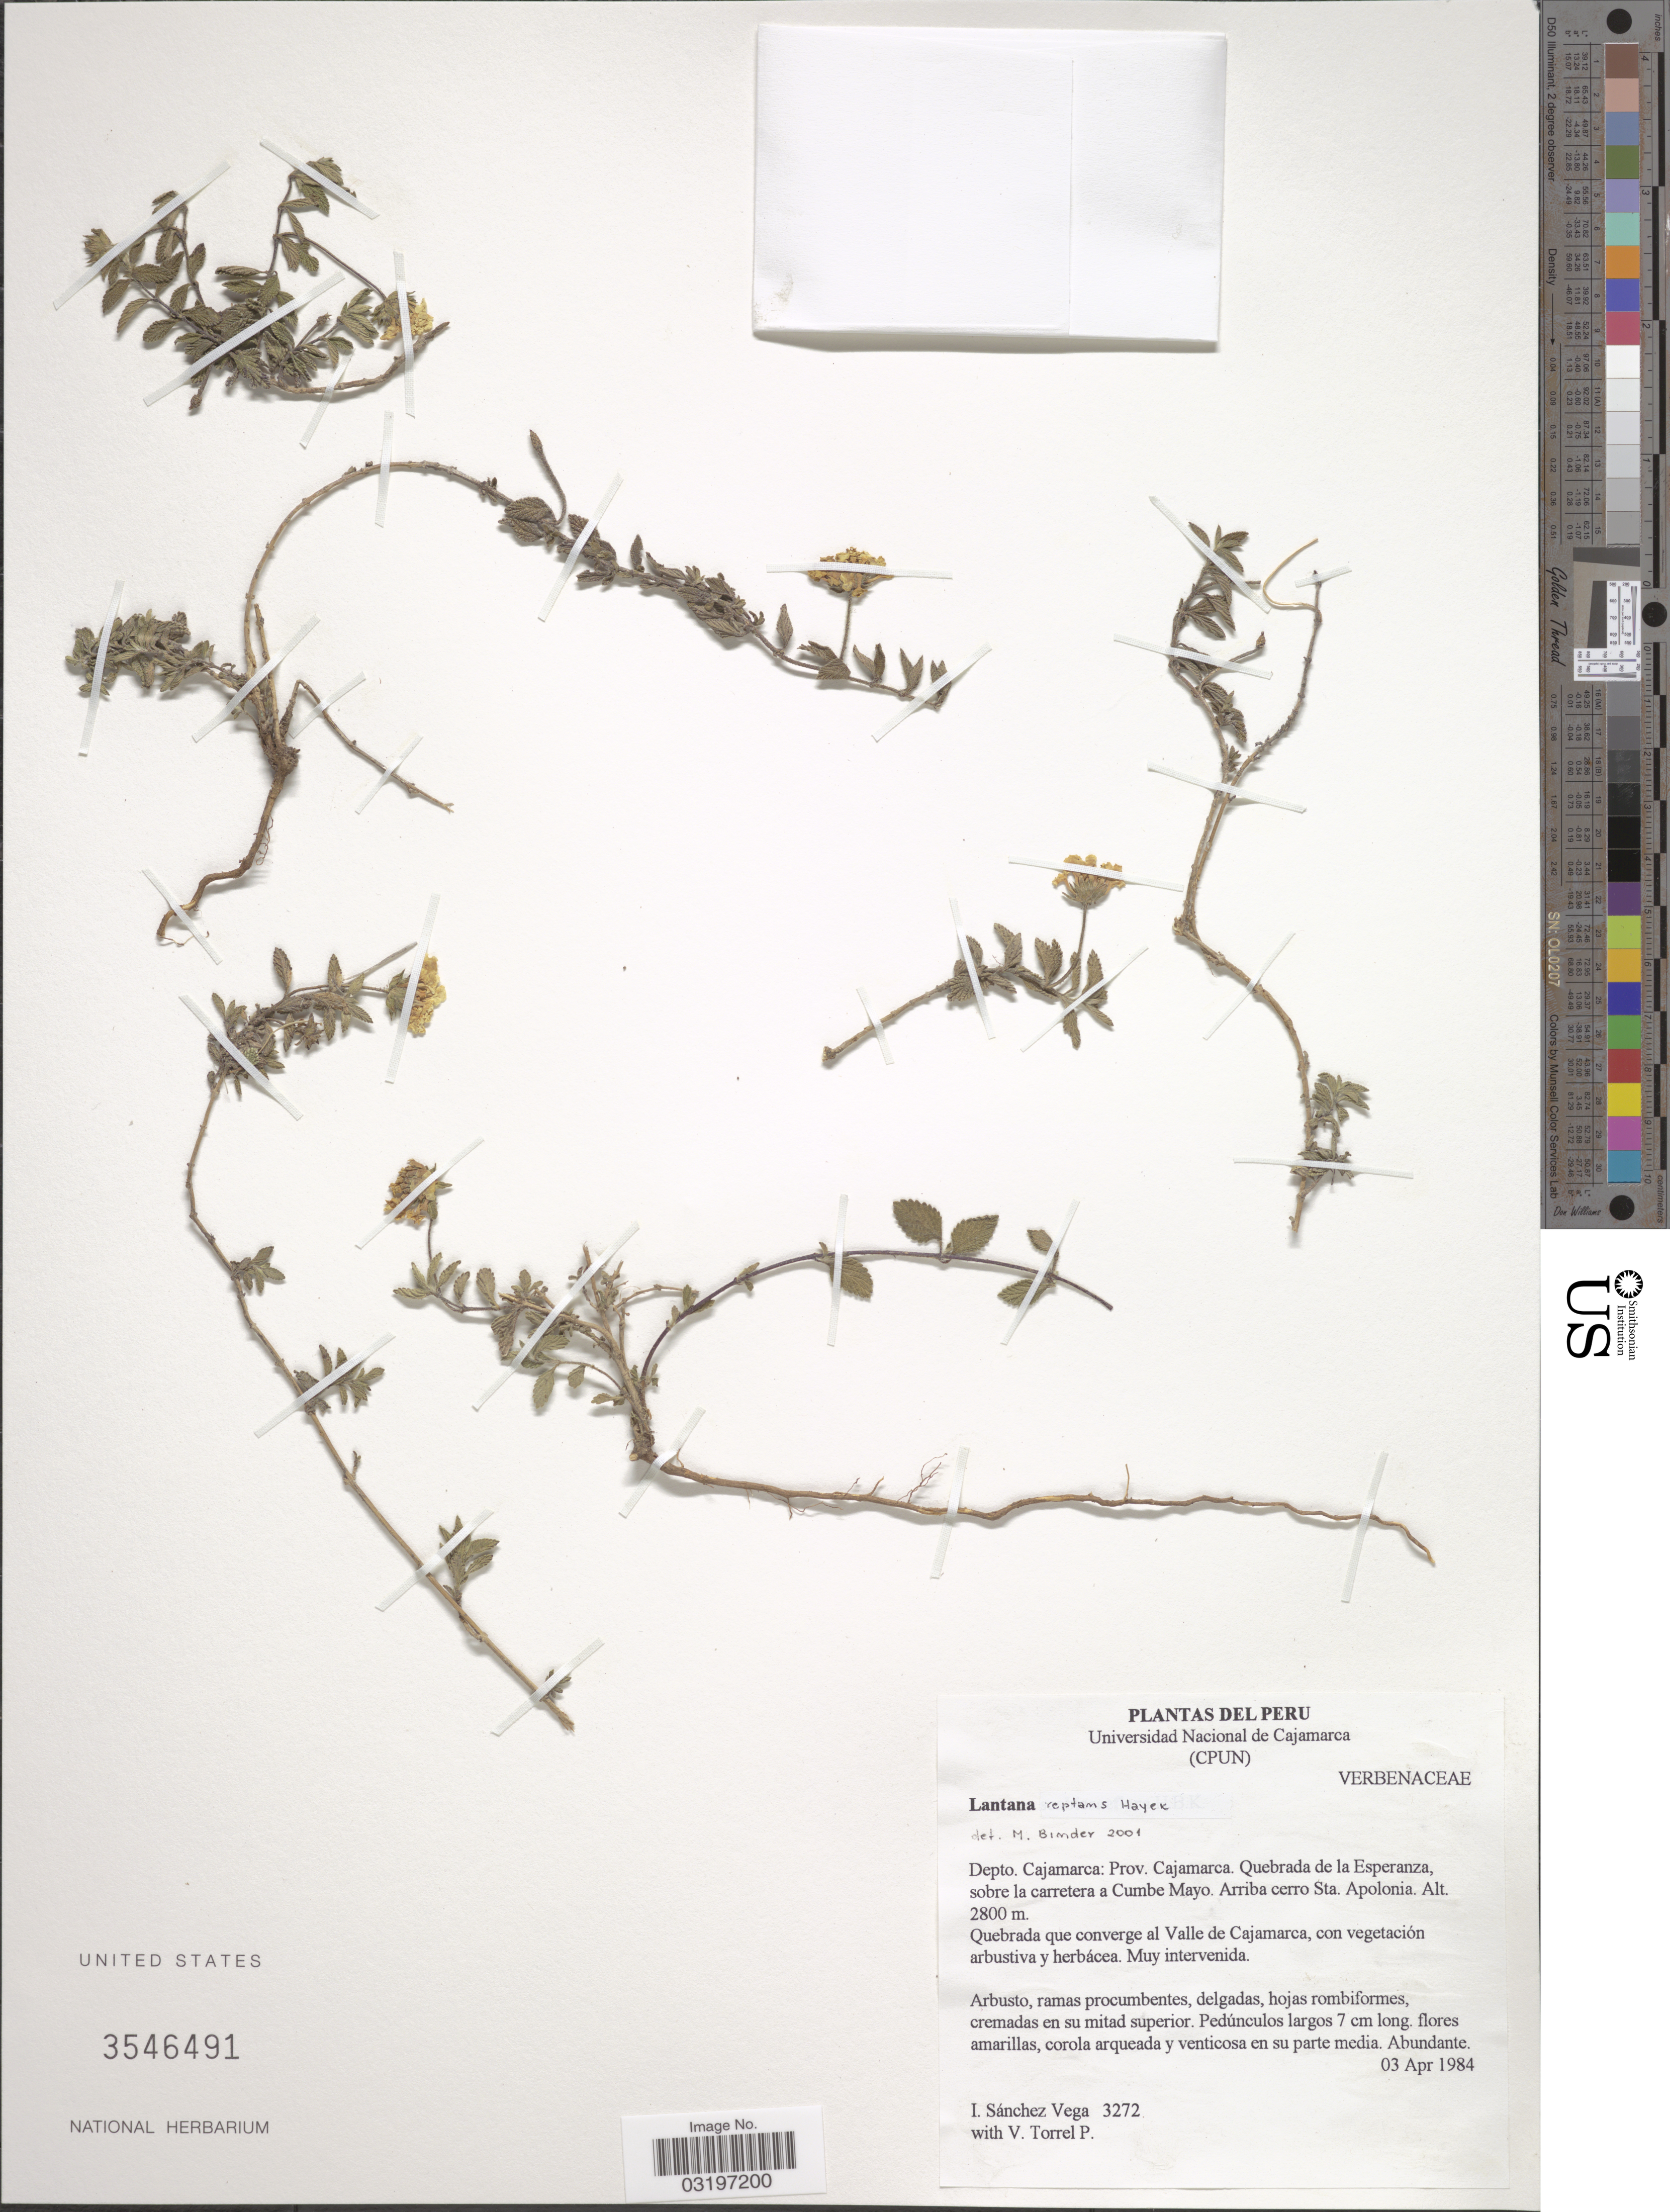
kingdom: Plantae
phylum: Tracheophyta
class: Magnoliopsida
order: Lamiales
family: Verbenaceae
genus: Lantana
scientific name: Lantana reptans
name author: Hayek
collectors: I. Sánchez Vega & V. Torrel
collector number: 3272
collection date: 1984-04-03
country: Peru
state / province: Cajamarca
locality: Depto. Cajamarca: Quebrada de la Esperanza, sobre la carretera a Cumbe Mayo. Arriba cerro Sta. Apolonia. Quebrada que converge al Valle de Cajamarca.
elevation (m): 2800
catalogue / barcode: US 3546491